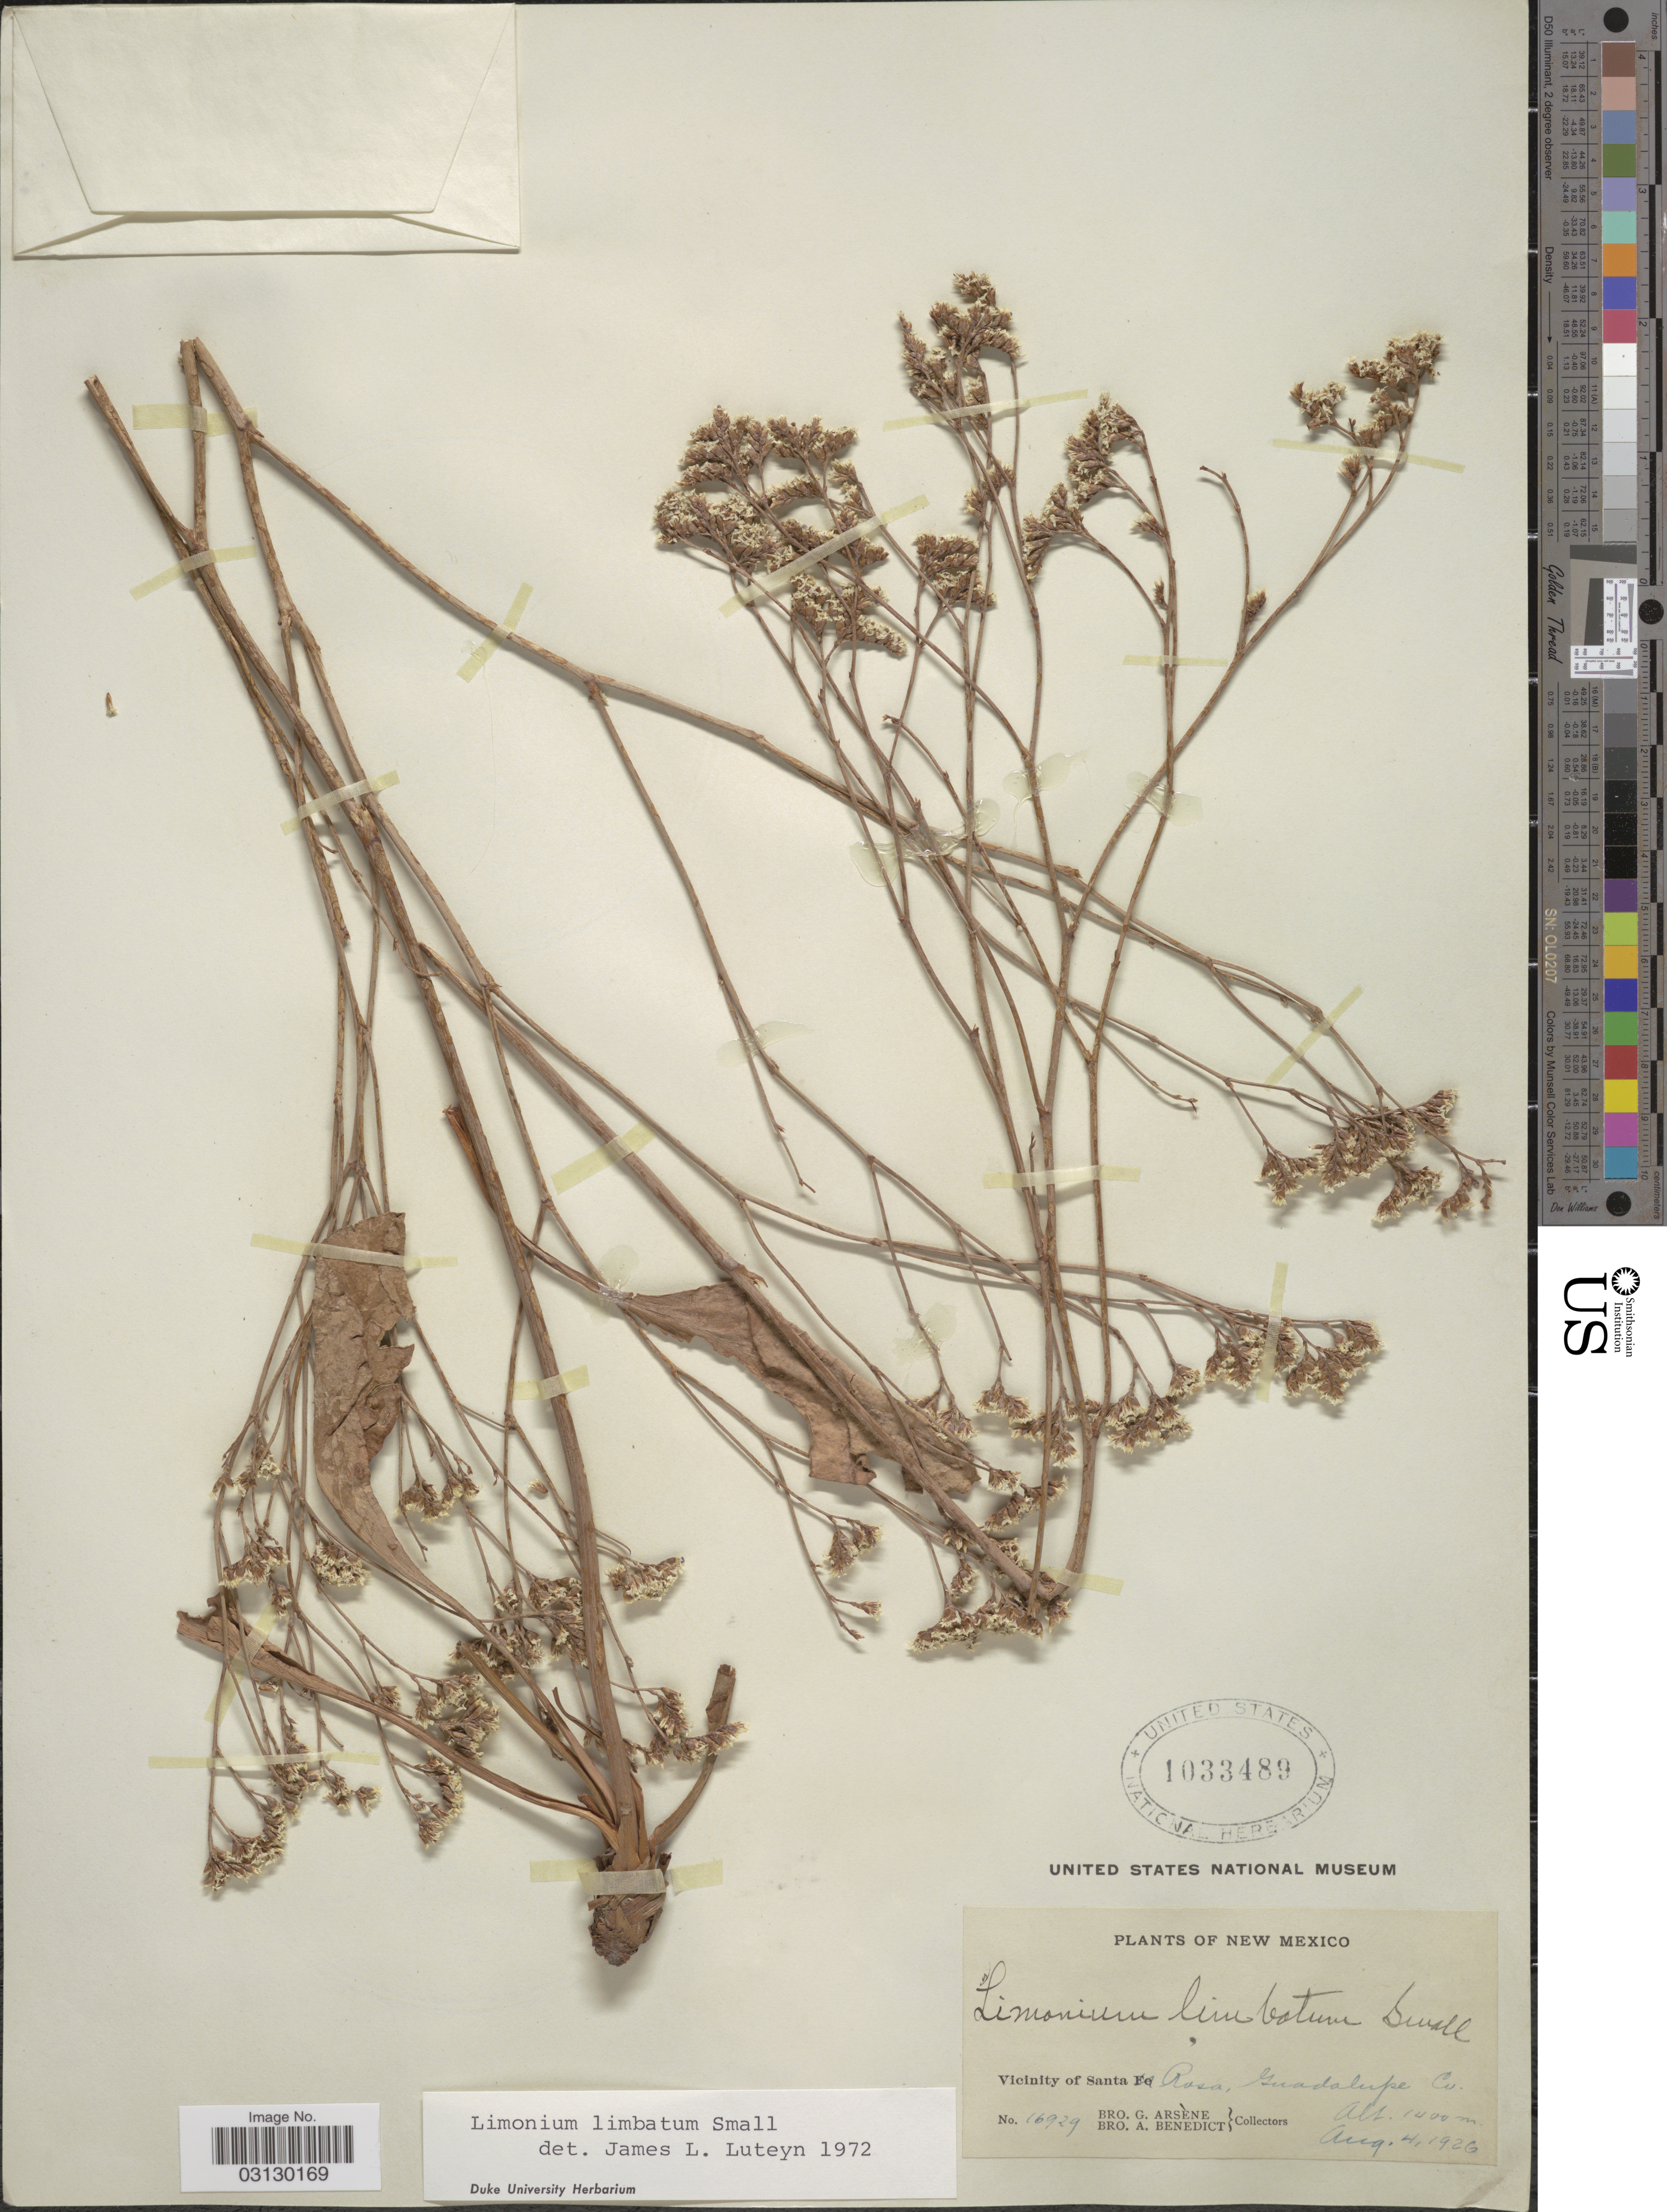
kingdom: Plantae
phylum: Tracheophyta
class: Magnoliopsida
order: Caryophyllales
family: Plumbaginaceae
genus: Limonium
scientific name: Limonium limbatum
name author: Small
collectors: Bro. G. Arsène & Bro. Benedict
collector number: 16929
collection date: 1926-08-04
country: United States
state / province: New Mexico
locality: Vicinity of Santa Rosa, Guadalupe Co.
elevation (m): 1400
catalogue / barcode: US 1033489